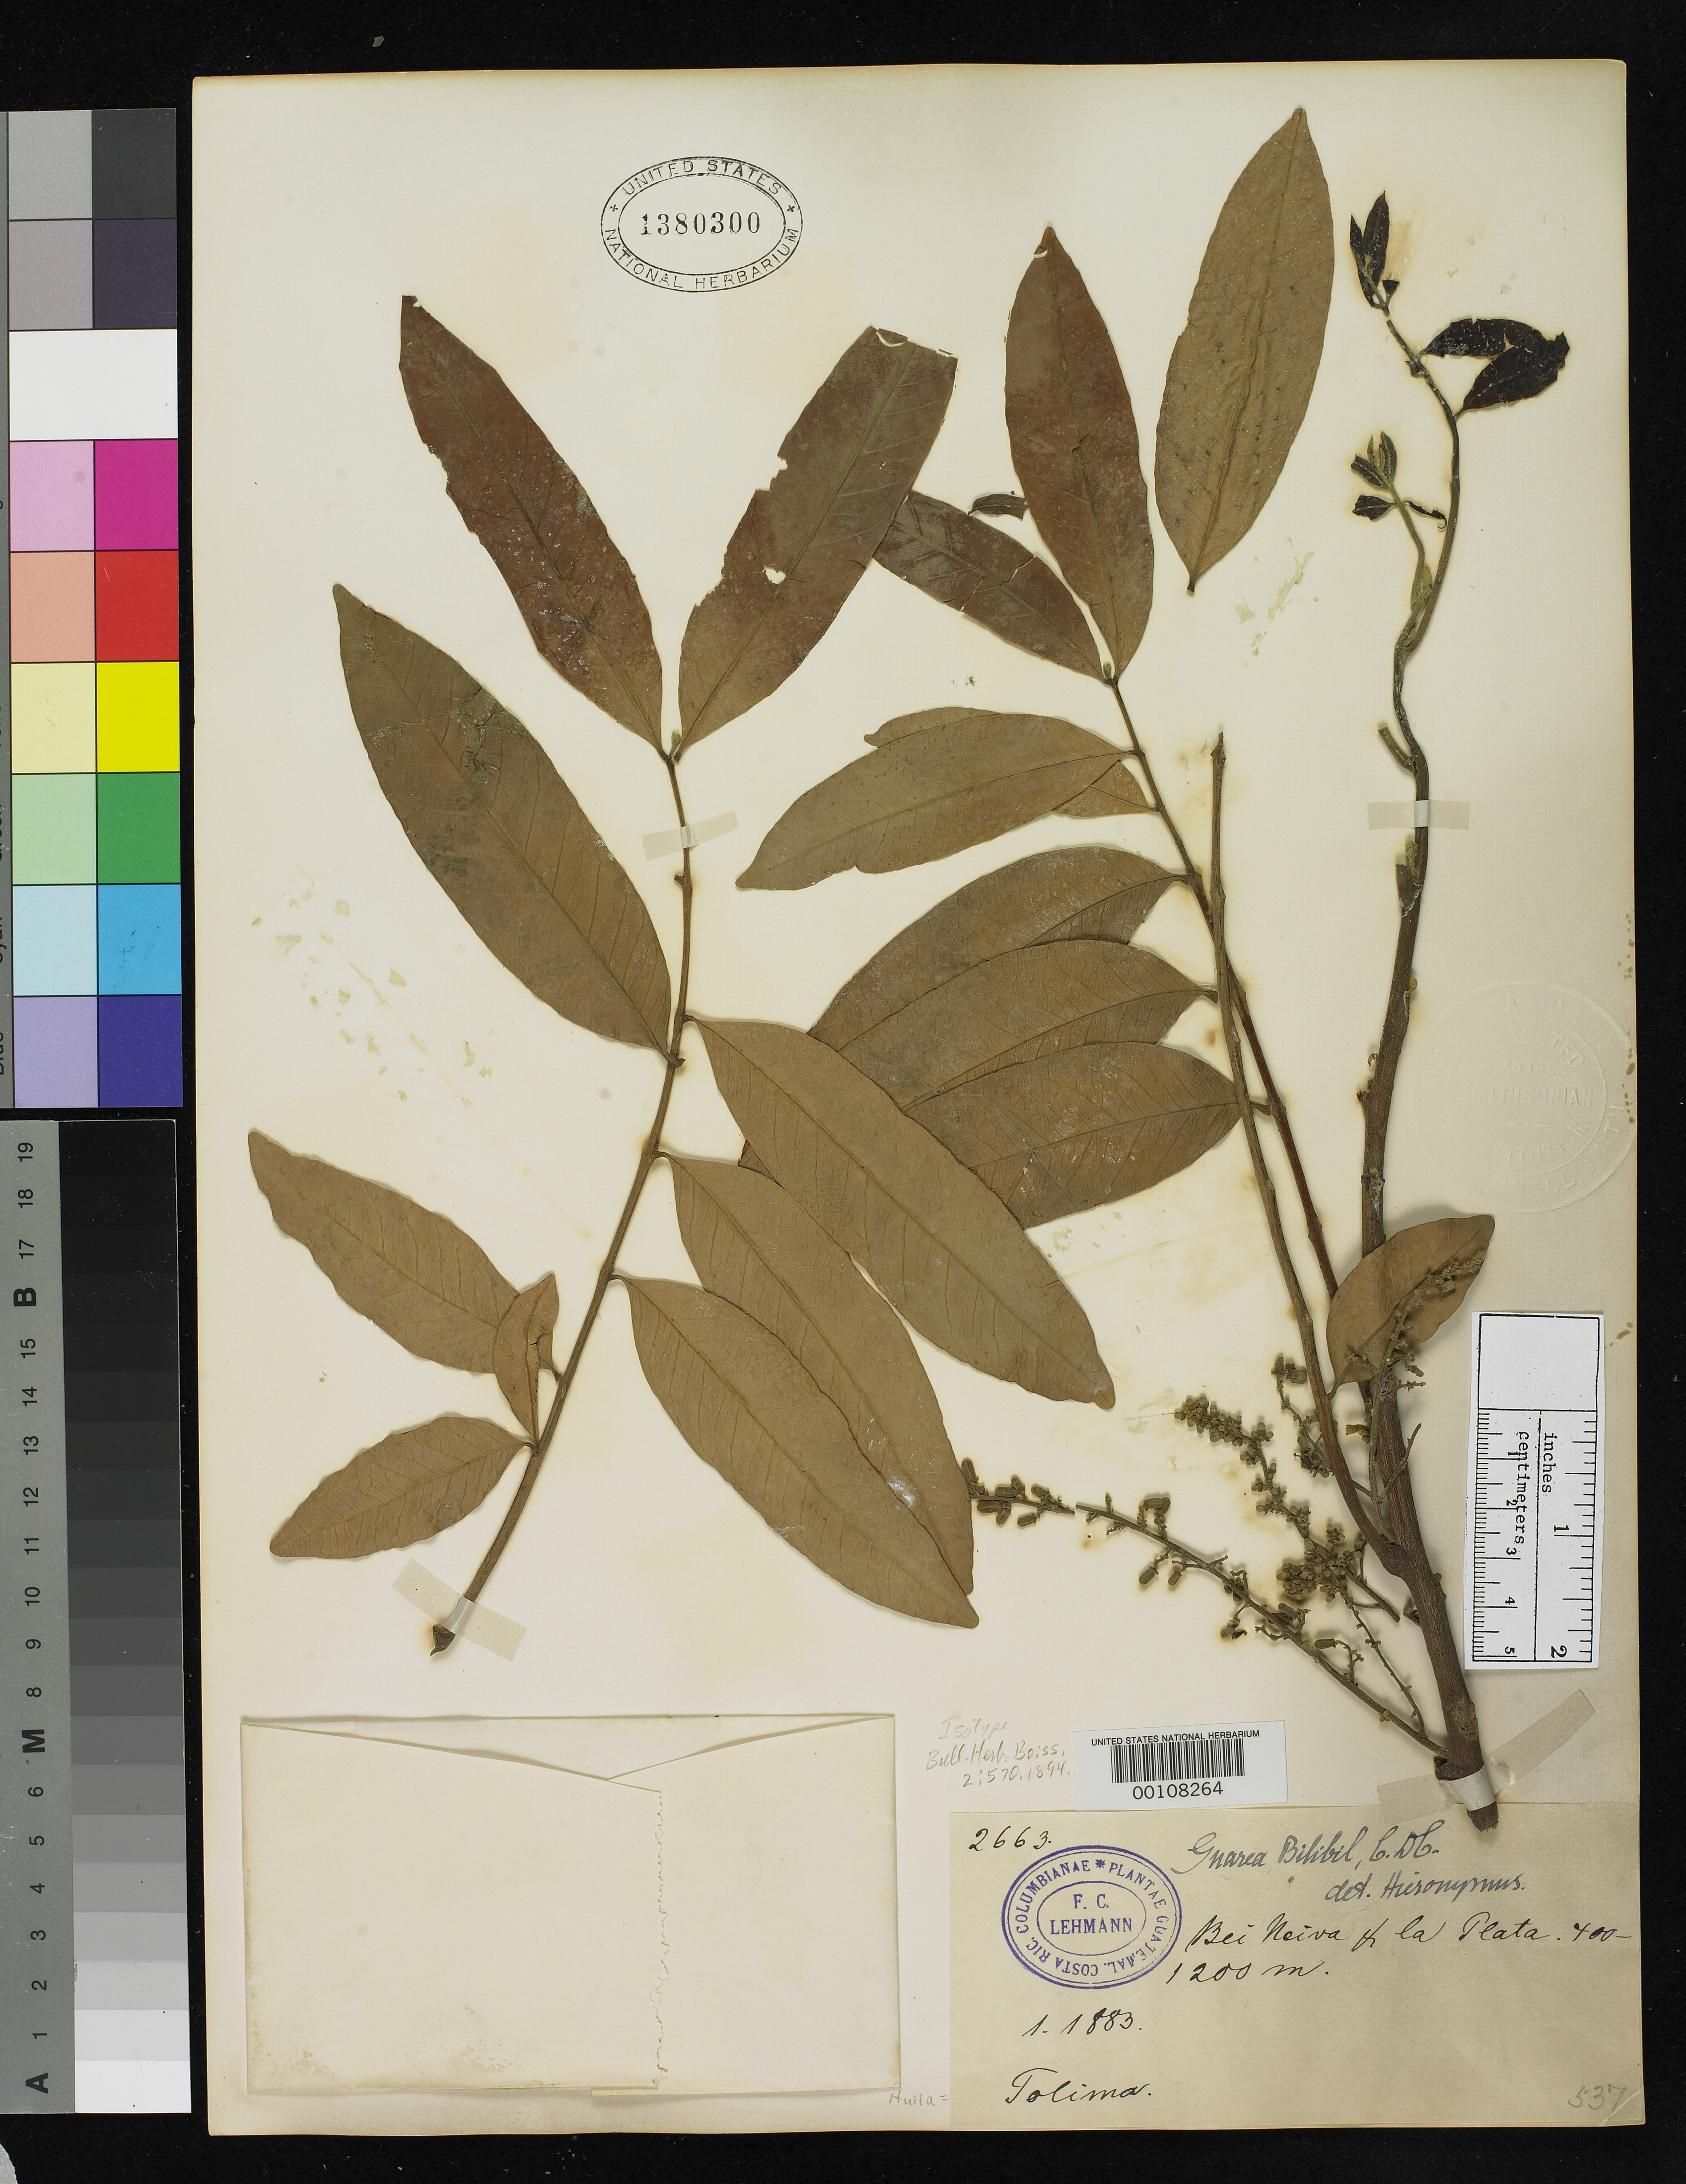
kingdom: Plantae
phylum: Tracheophyta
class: Magnoliopsida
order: Sapindales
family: Meliaceae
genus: Guarea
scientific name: Guarea bilibil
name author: C. DC.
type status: Isotype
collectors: F. C. Lehmann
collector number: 2663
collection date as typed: Jan 1883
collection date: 1883-01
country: Colombia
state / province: Huila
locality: Bei Neiva of La Plata.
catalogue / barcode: US 1380300